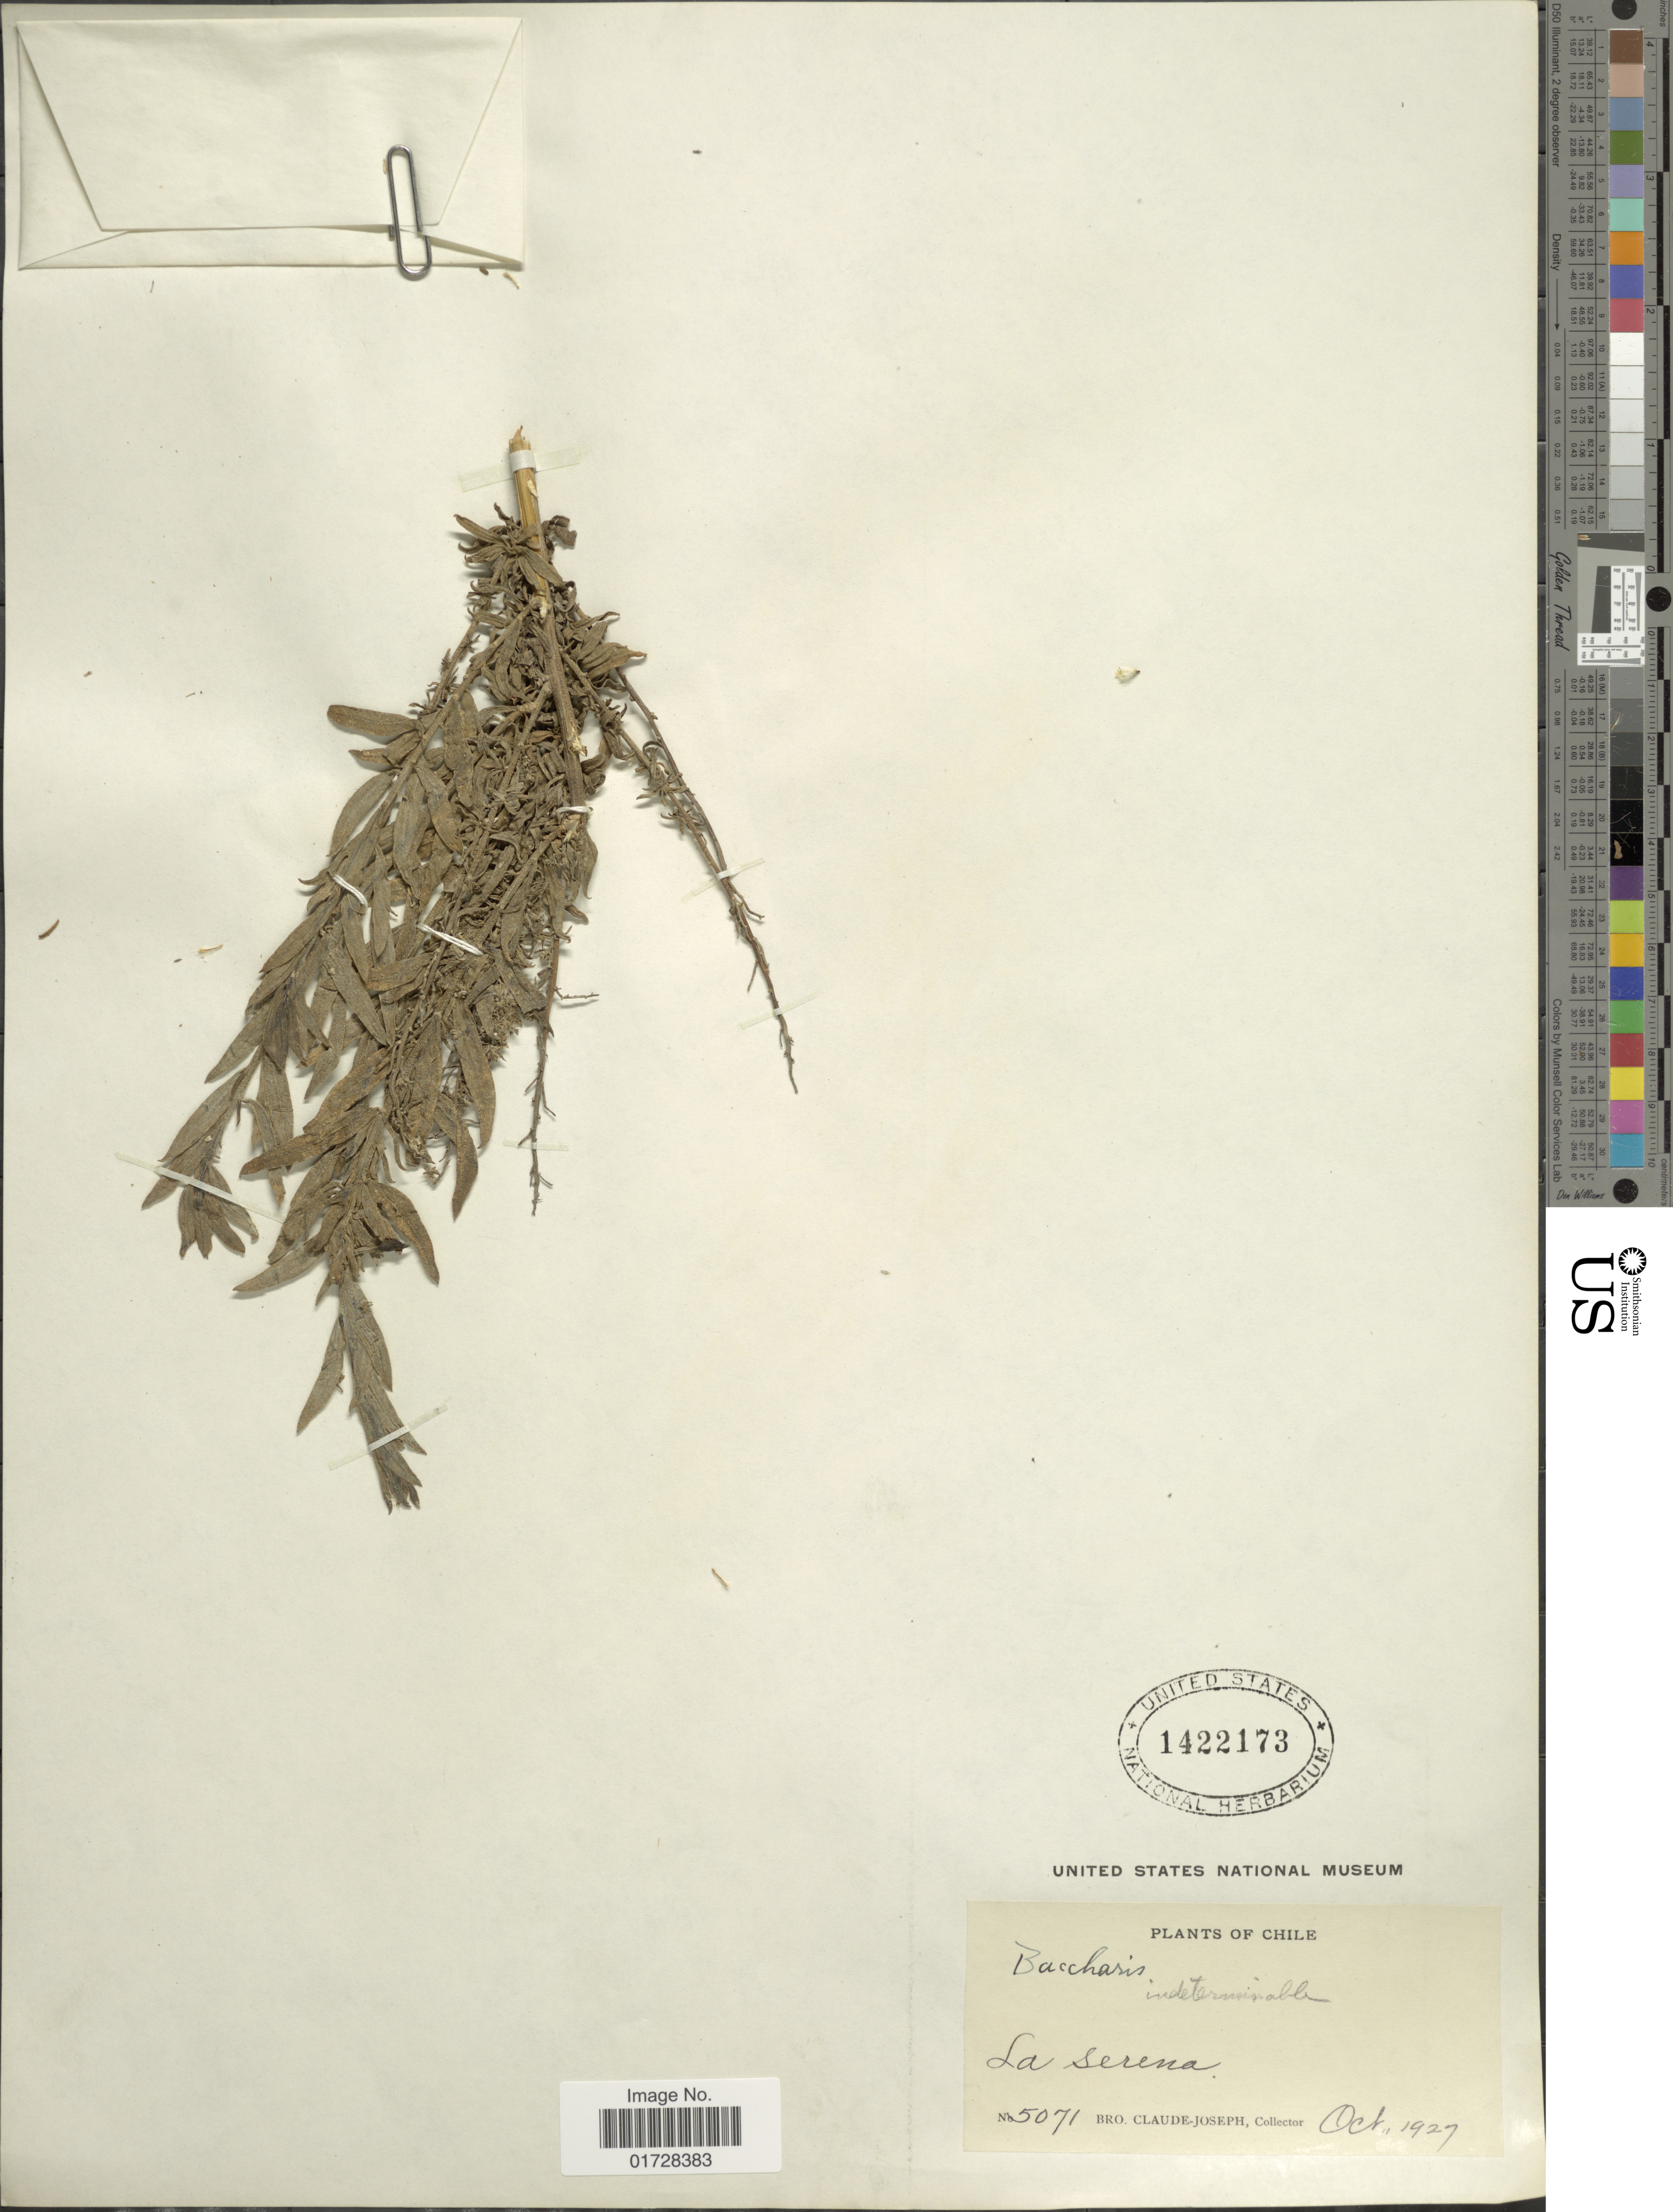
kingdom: Plantae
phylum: Tracheophyta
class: Magnoliopsida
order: Asterales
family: Asteraceae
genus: Baccharis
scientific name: Baccharis sp.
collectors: Bro. Claude-Joseph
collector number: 5071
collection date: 1927-10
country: Chile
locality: La Serena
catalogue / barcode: US 1422173